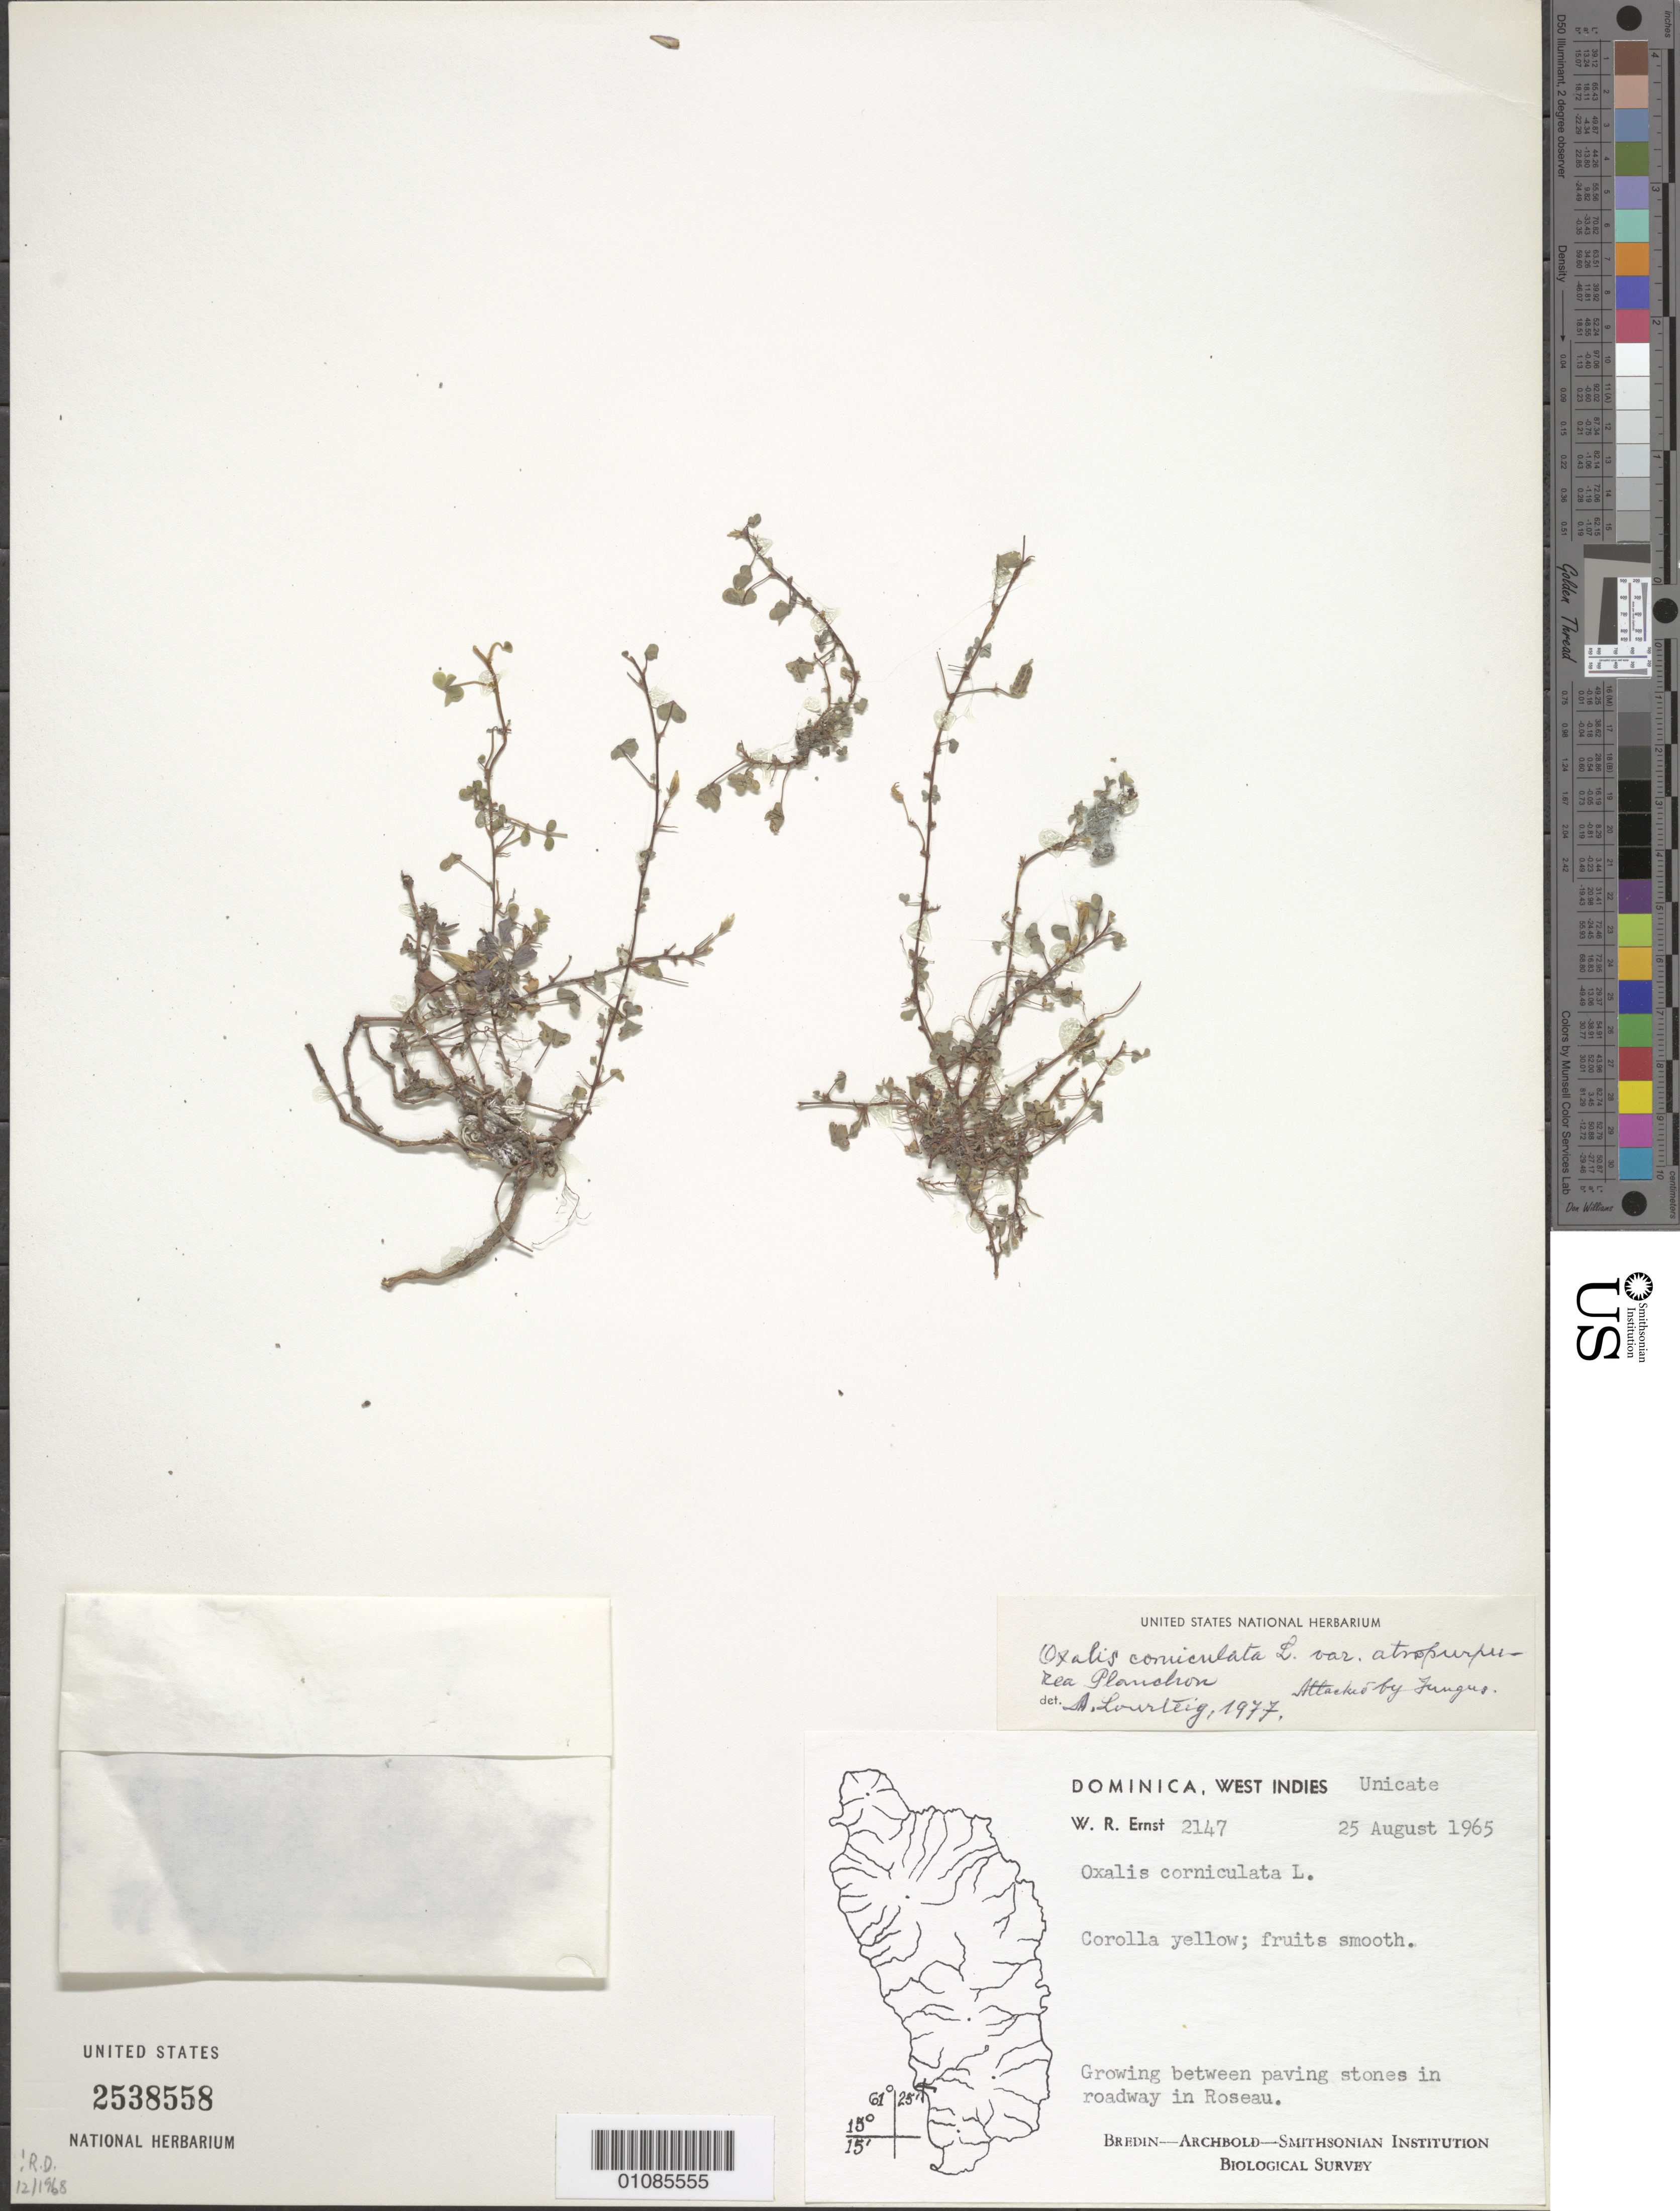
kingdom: Plantae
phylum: Tracheophyta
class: Magnoliopsida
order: Oxalidales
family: Oxalidaceae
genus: Oxalis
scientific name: Oxalis corniculata var. atropurpurea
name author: Planch.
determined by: Lourteig, A.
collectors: W. R. Ernst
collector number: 2147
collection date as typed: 25 Aug 1965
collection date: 1965-08-25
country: Dominica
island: Dominica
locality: Crowing between paving stone in roadway in Roseau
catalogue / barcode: US 2538558